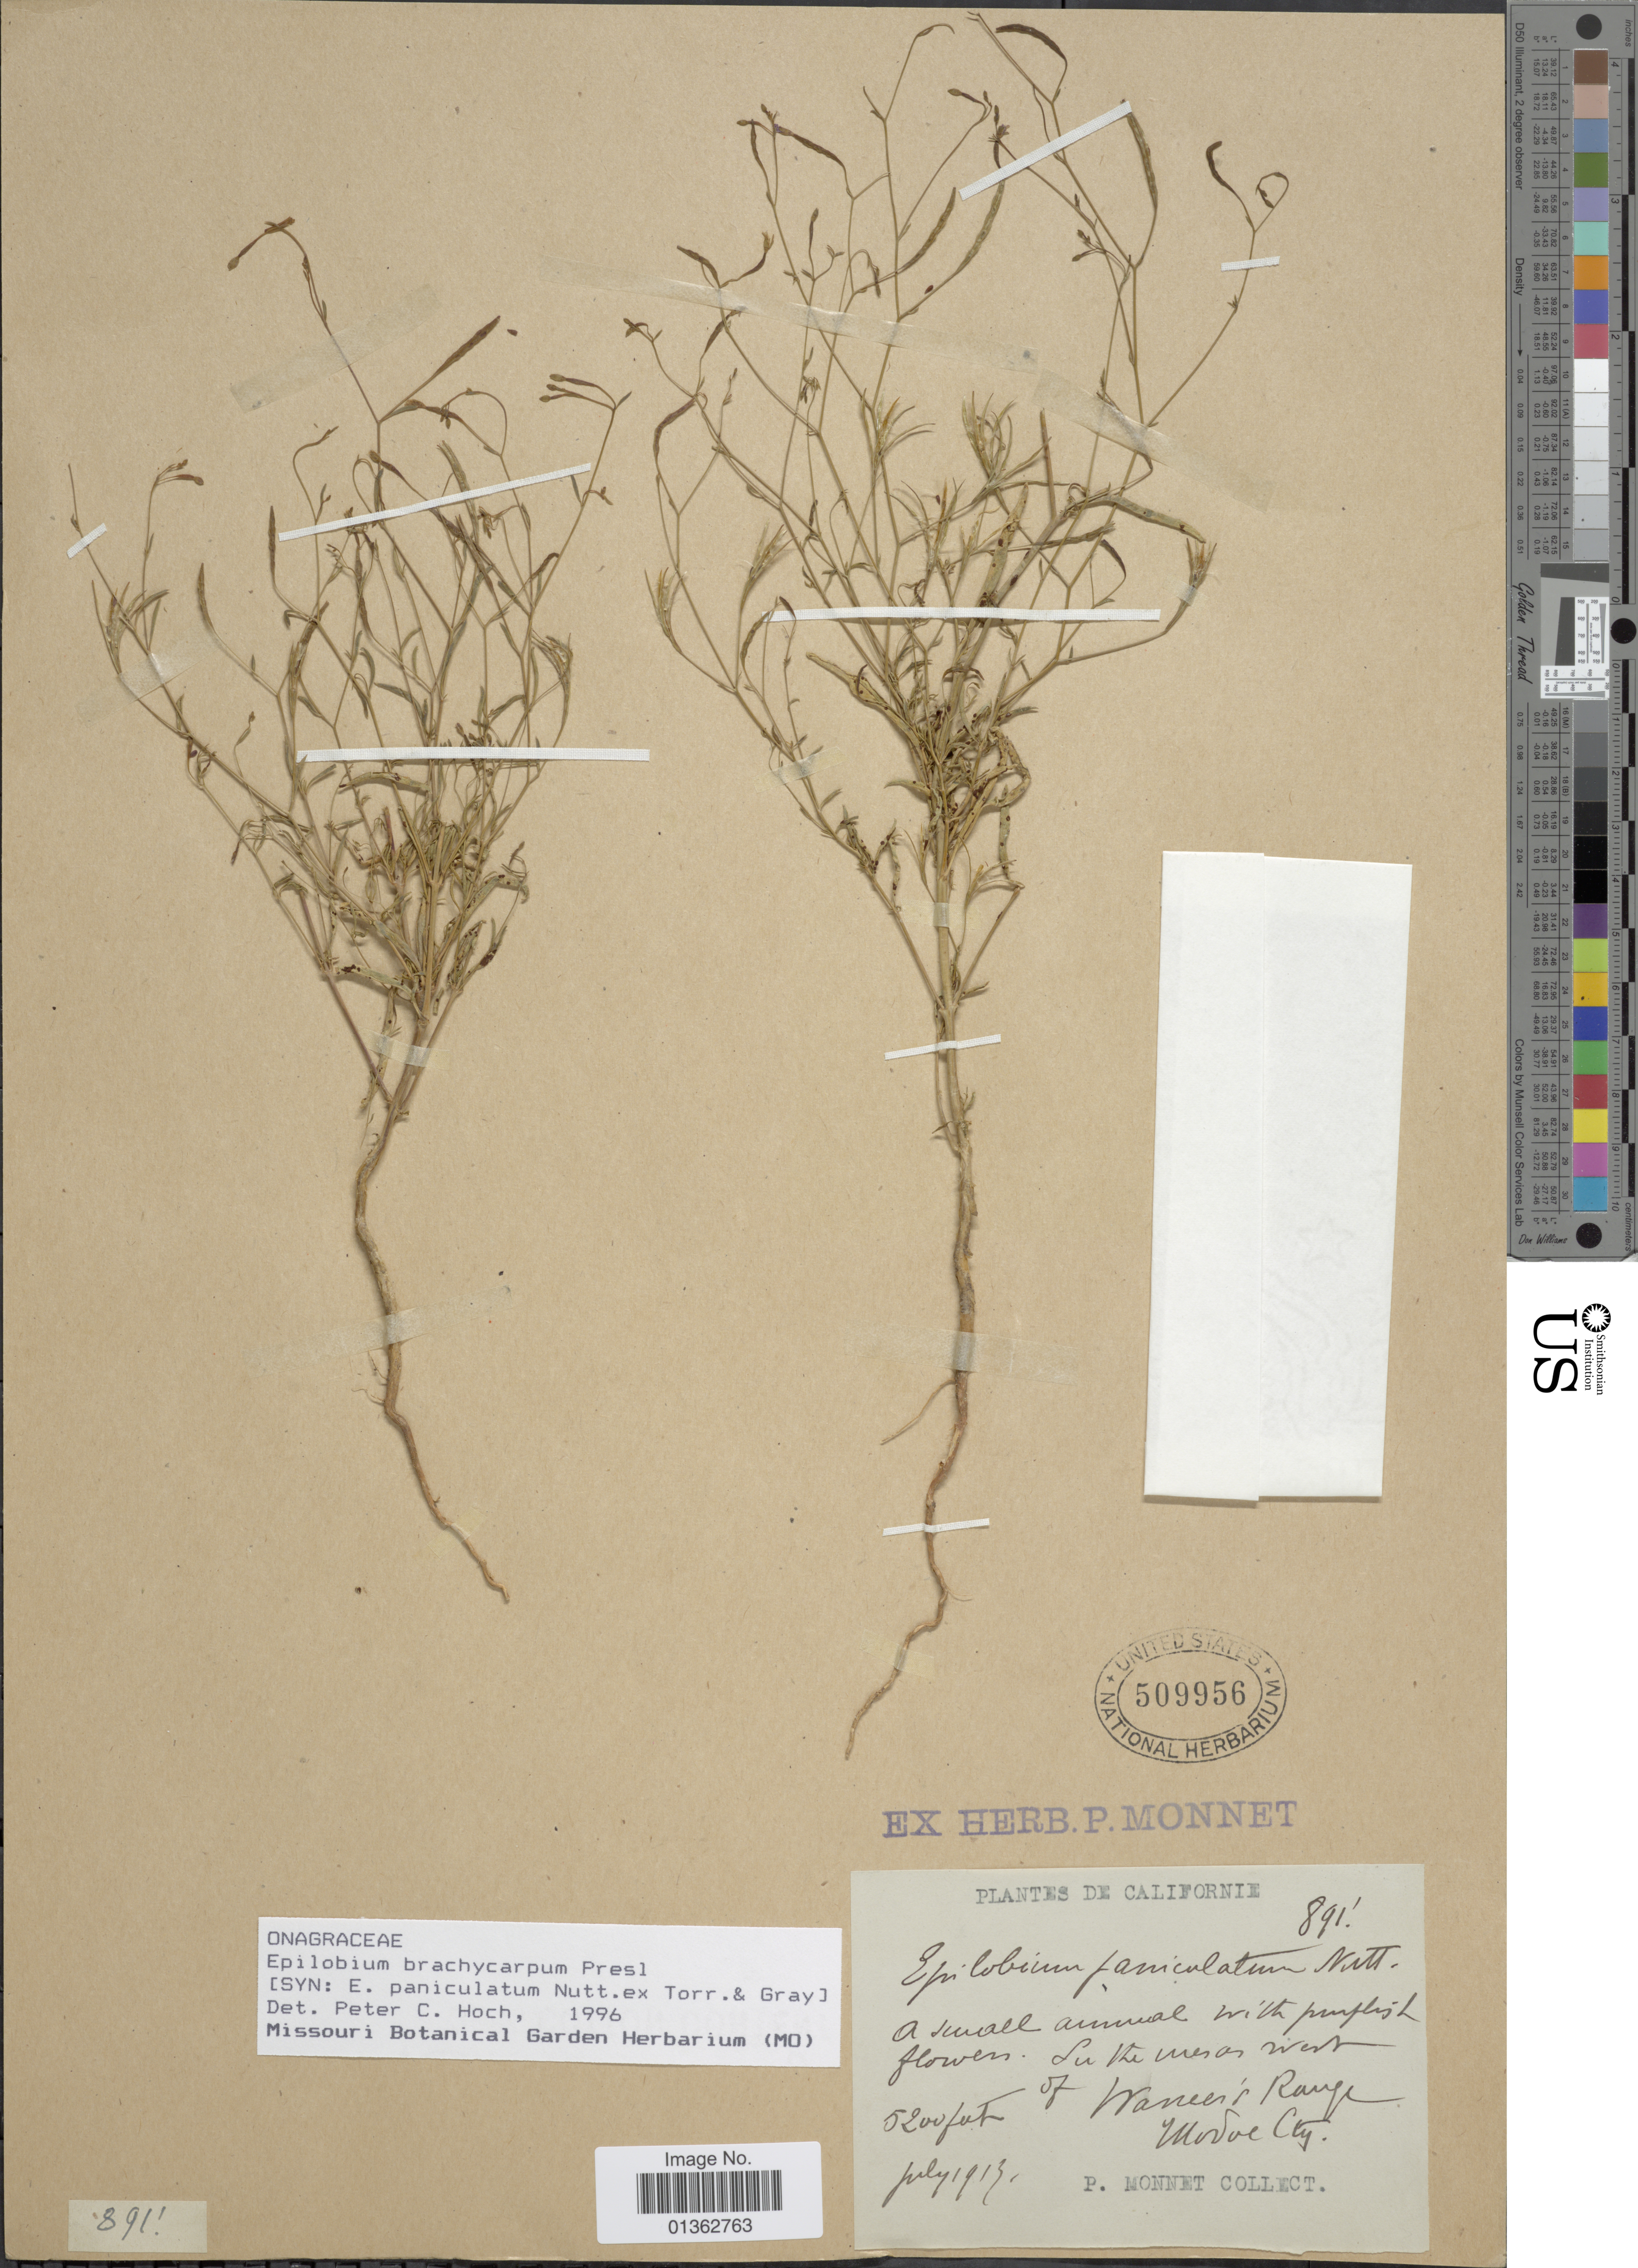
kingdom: Plantae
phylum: Tracheophyta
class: Magnoliopsida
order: Myrtales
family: Onagraceae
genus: Epilobium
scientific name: Epilobium brachycarpum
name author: C. Presl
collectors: P. Monnet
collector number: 891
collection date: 1913-07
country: United States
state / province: California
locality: Warner's Range, Modoc Cty.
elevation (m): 1585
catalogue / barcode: US 509956